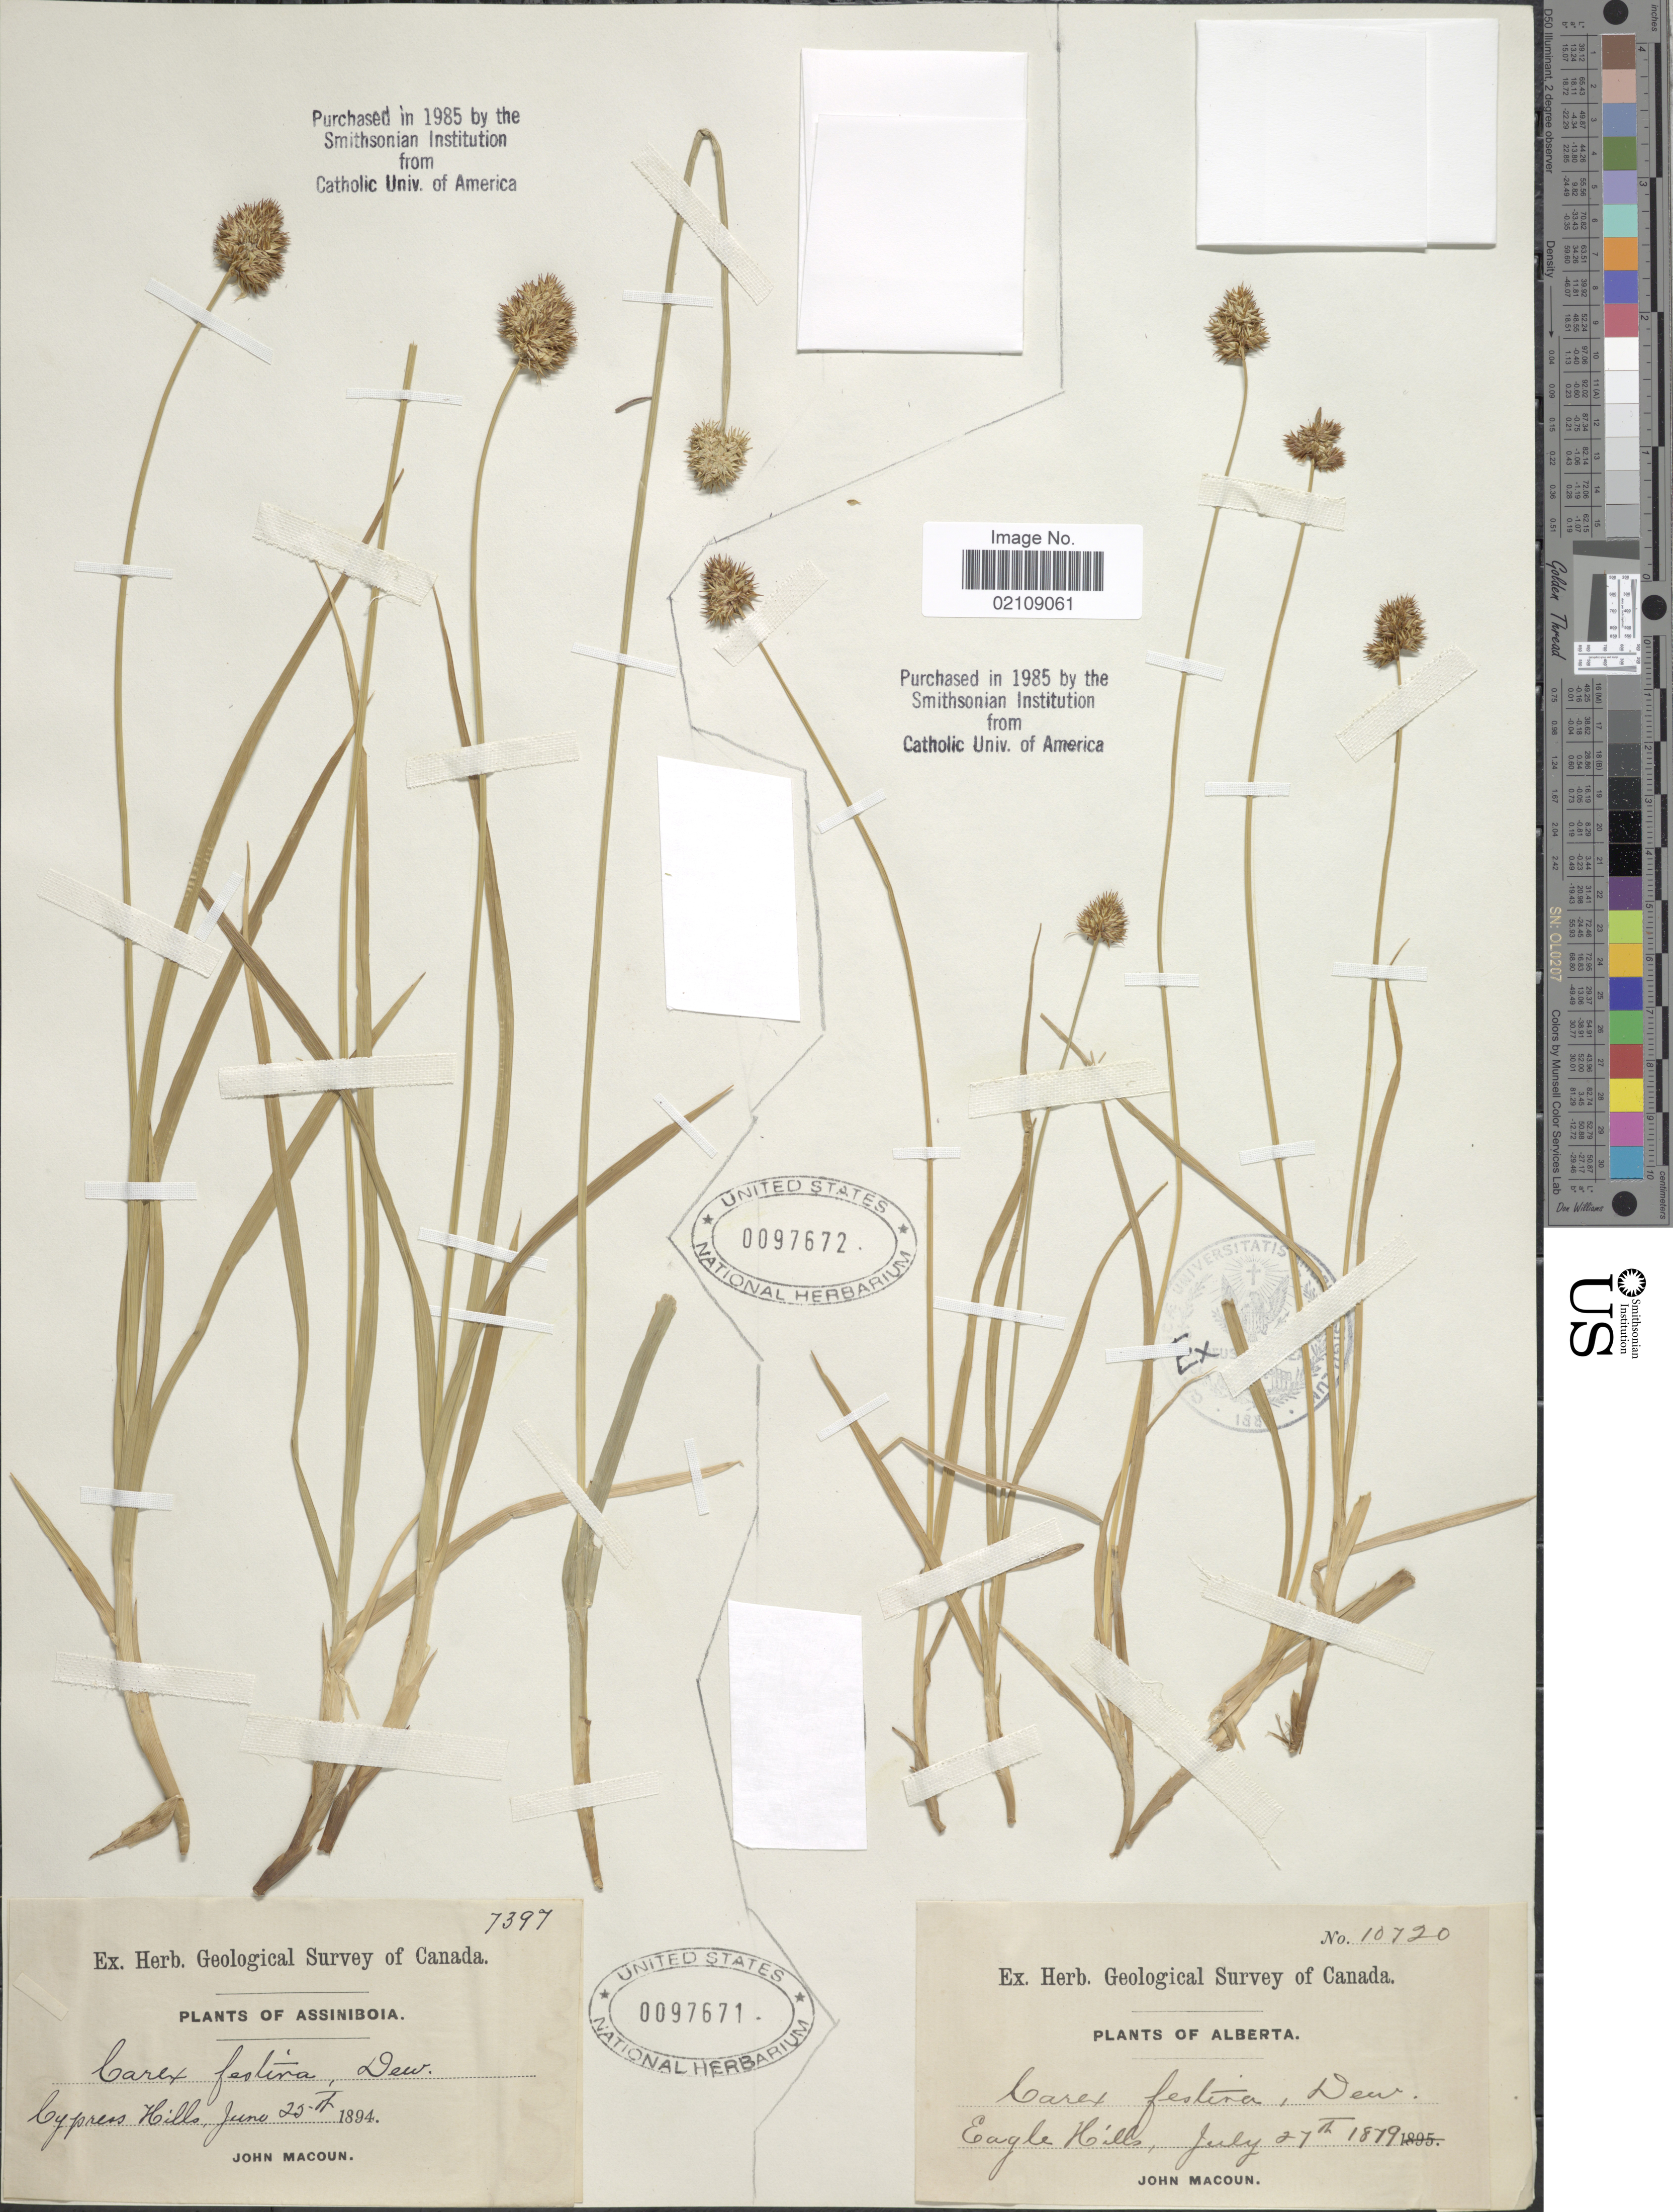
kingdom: Plantae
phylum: Tracheophyta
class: Liliopsida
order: Poales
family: Cyperaceae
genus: Carex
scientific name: Carex microptera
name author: Mack.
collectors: J. Macoun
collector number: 7397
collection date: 1894-06-25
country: Canada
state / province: Saskatchewan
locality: Assiniboia. Cypress Hills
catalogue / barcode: US 97671-2